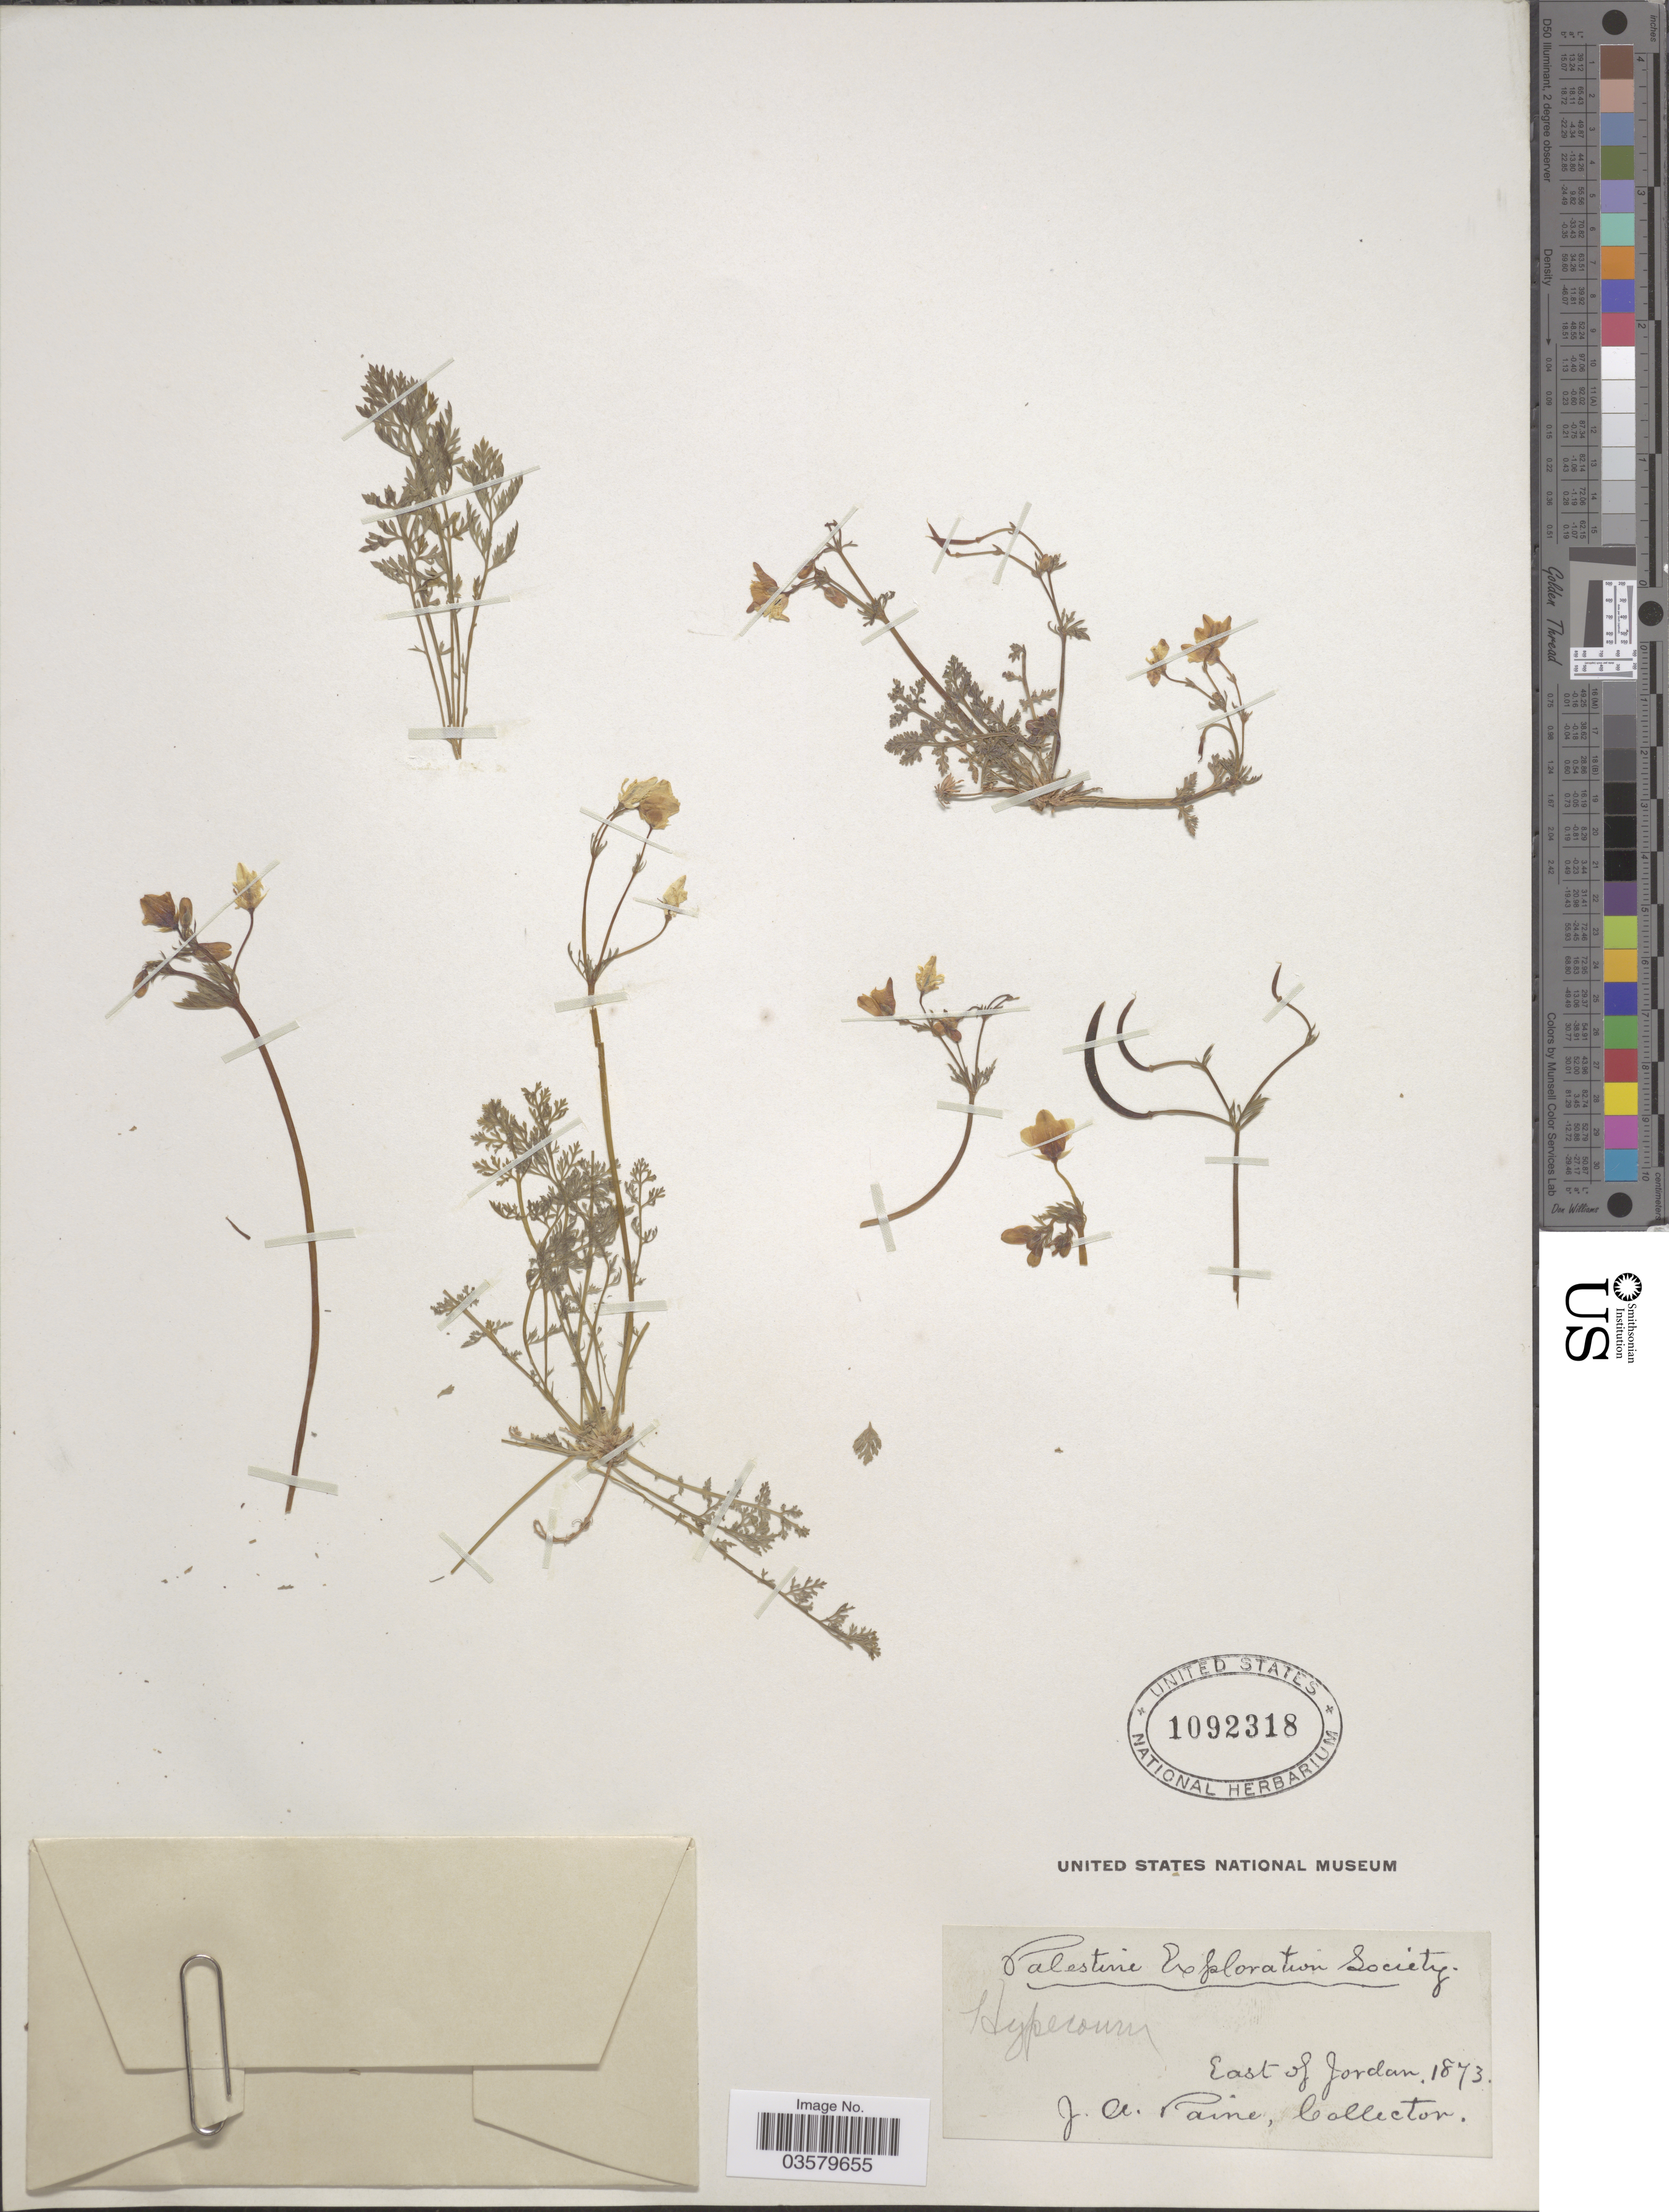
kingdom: Plantae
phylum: Tracheophyta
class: Magnoliopsida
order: Ranunculales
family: Papaveraceae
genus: Hypecoum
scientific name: Hypecoum sp.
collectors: J. A. Paine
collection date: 1873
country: Jordan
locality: East of Jordan.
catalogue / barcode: US 1092318